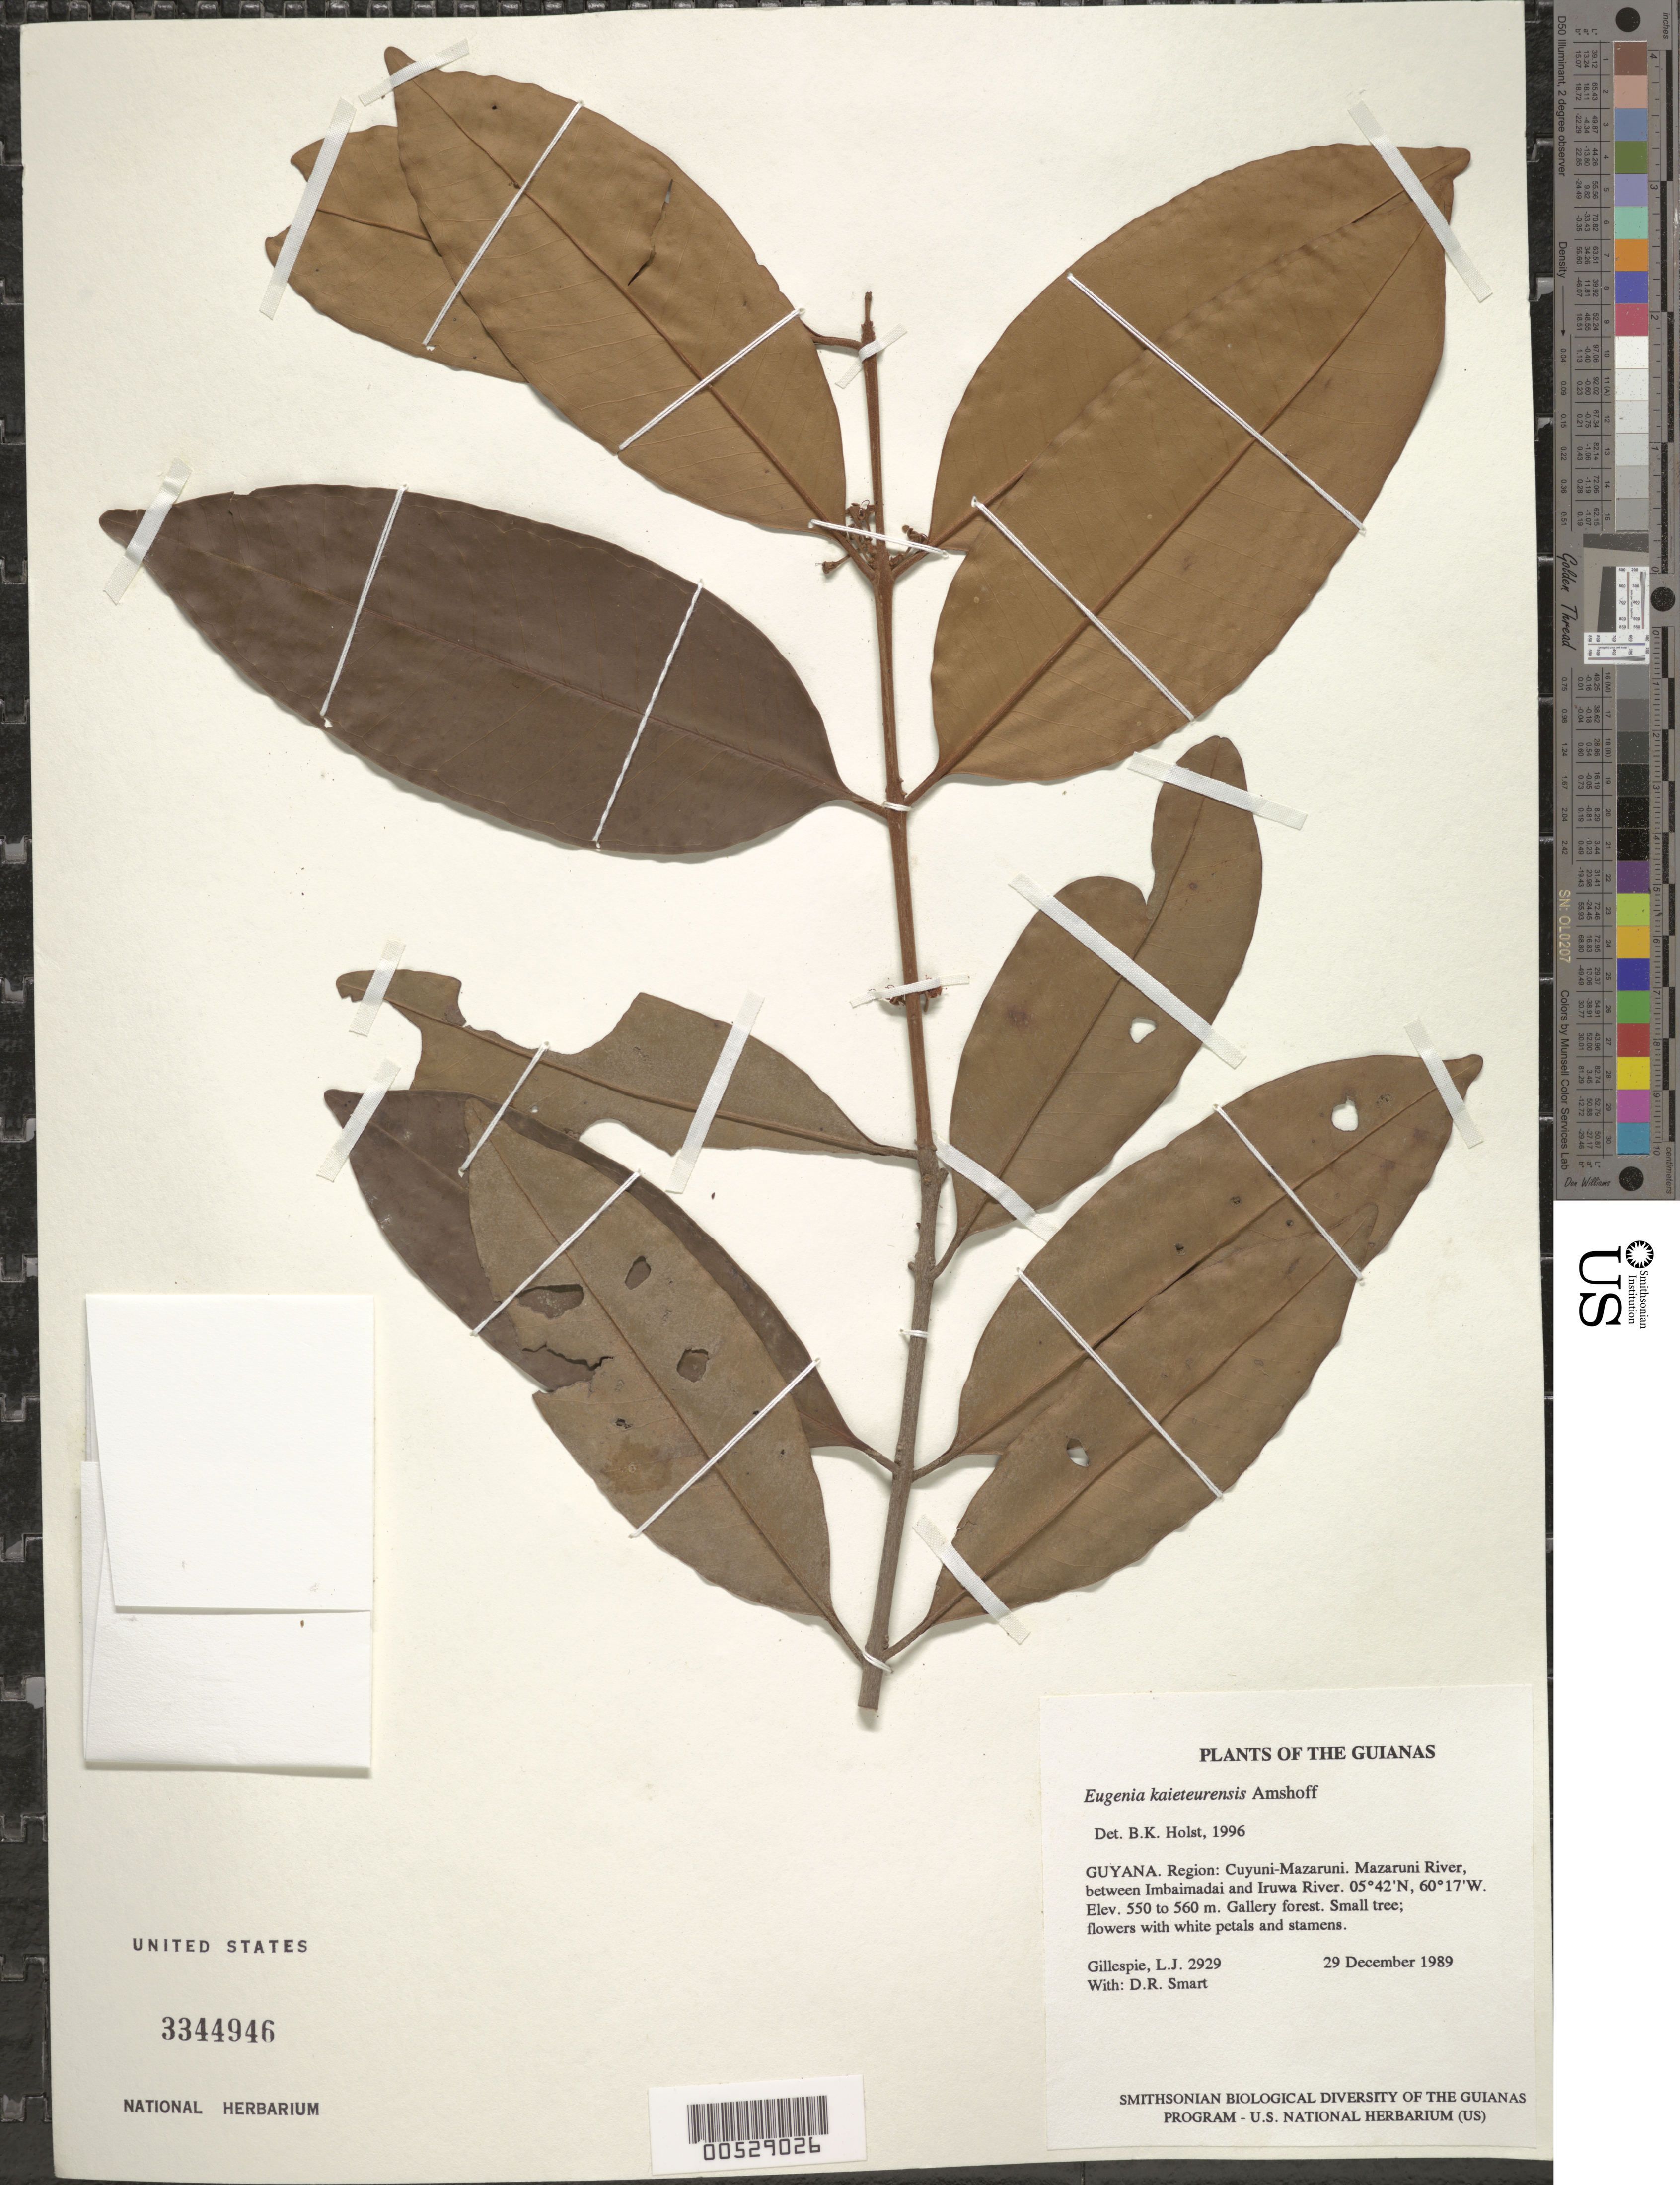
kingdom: Plantae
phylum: Tracheophyta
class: Magnoliopsida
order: Myrtales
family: Myrtaceae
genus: Eugenia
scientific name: Eugenia kaieteurensis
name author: Amshoff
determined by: Holst, Bruce K.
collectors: L. J. Gillespie & D. R. Smart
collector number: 2929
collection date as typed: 29 December 1989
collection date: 1989-12-29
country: Guyana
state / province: Cuyuni-Mazaruni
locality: Mazaruni River, between Imbaimadai and Iruwa River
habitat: Gallery forest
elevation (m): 550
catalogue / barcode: US 3344946